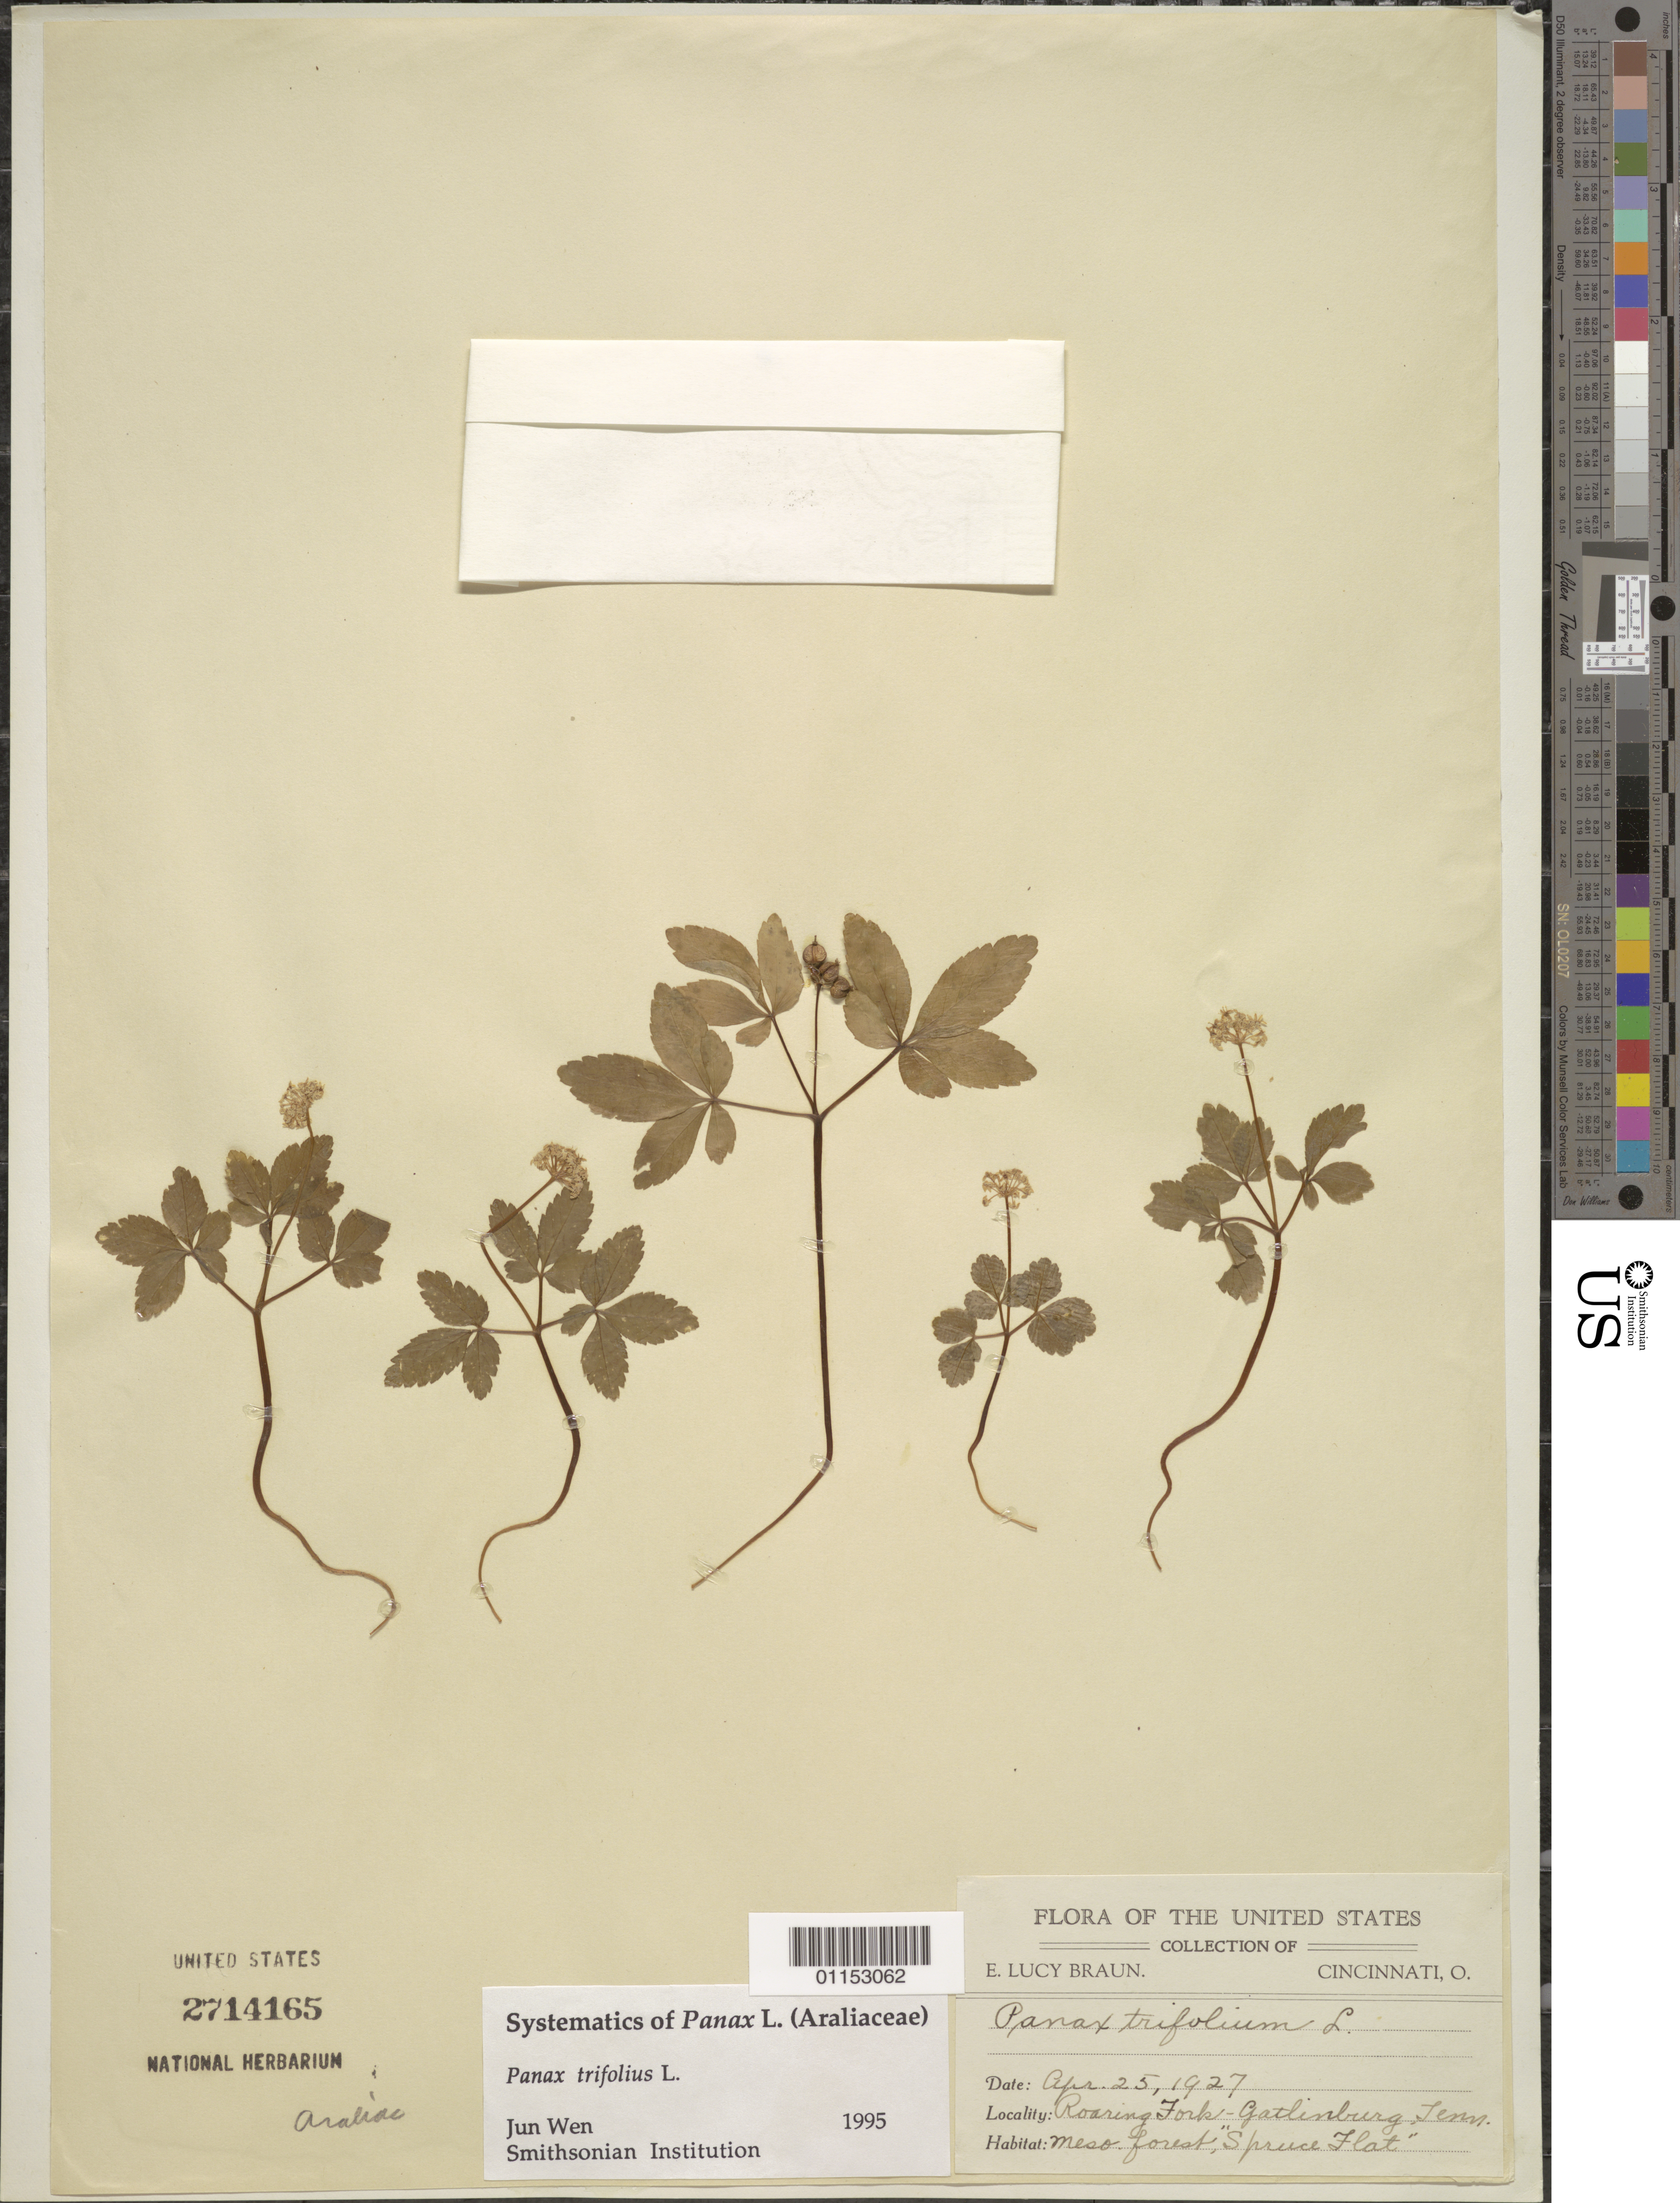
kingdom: Plantae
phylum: Tracheophyta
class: Magnoliopsida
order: Apiales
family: Araliaceae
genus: Panax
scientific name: Panax trifolius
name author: L.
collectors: E. L. Braun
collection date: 1927-04-25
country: United States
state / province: Tennessee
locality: Roaring Fork - Gatlinburg.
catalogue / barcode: US 2714165